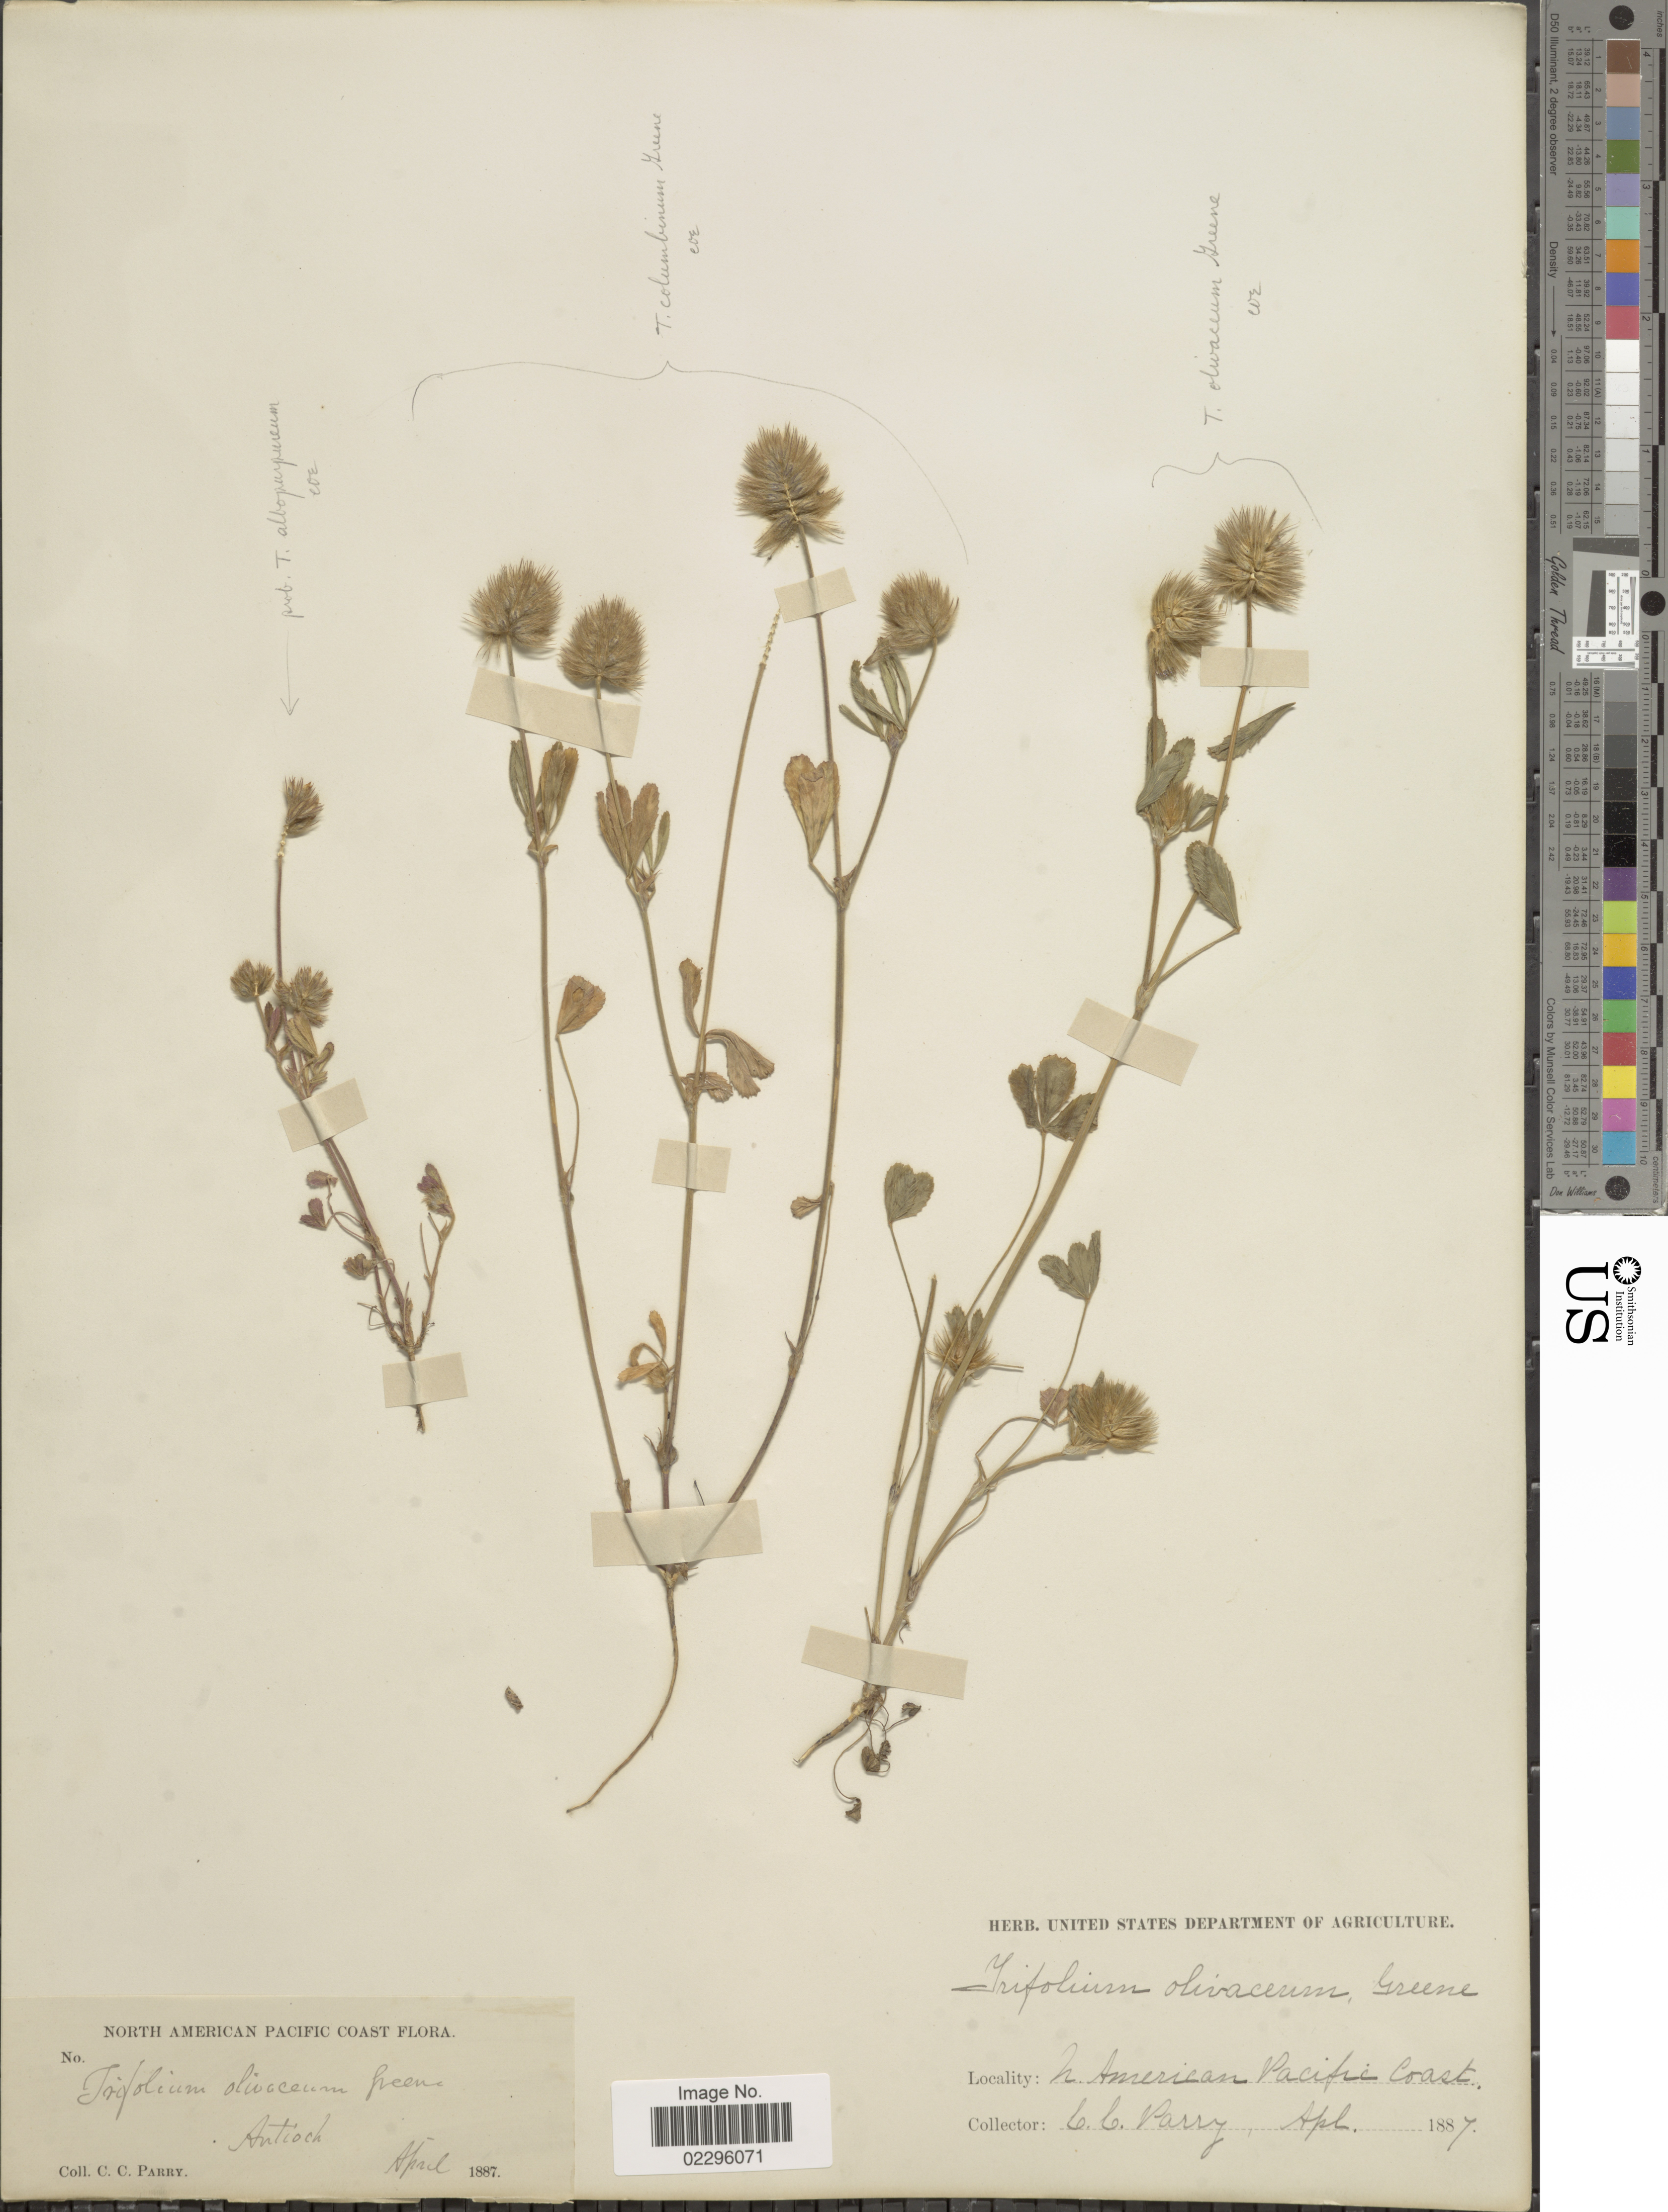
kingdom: Plantae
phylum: Tracheophyta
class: Magnoliopsida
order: Fabales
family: Fabaceae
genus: Trifolium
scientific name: Trifolium columbinum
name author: Greene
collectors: C. C. Parry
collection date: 1887-04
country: United States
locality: North American Pacific Coast, Antioch